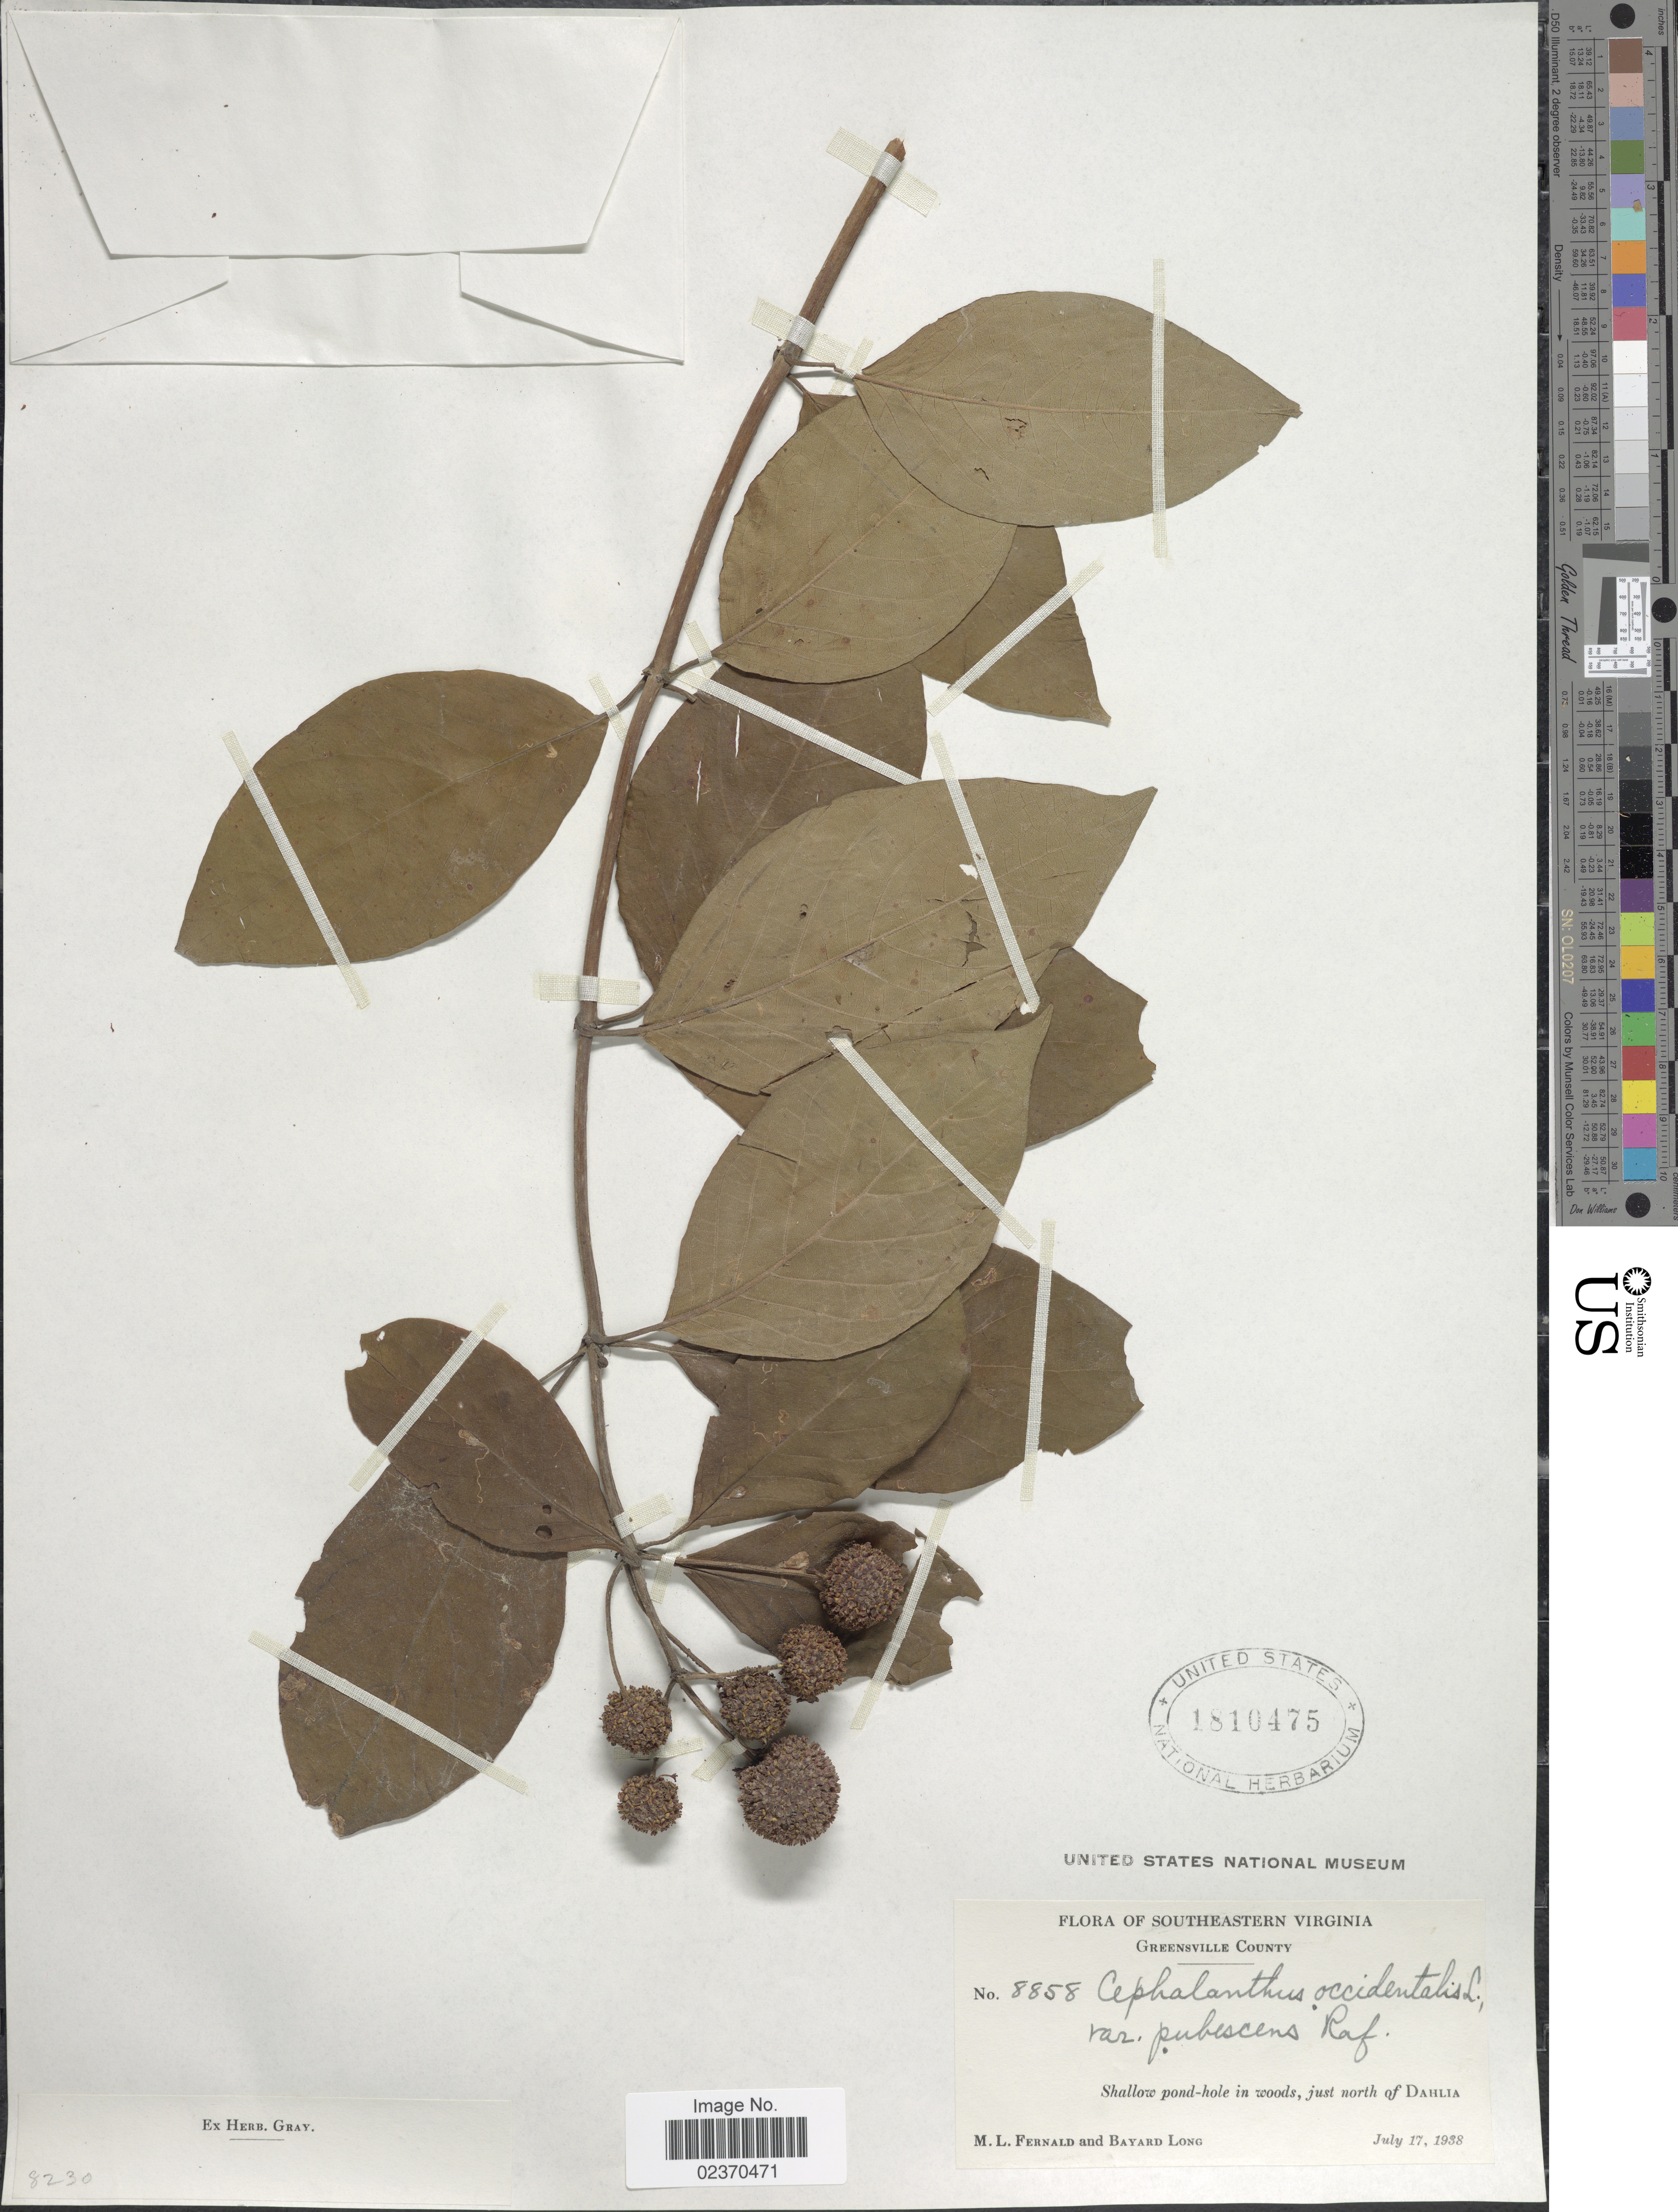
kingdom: Plantae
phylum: Tracheophyta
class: Magnoliopsida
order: Gentianales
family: Rubiaceae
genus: Cephalanthus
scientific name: Cephalanthus occidentalis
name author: L.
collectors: M. L. Fernald & B. Long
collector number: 8858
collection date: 1938-06-17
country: United States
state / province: Virginia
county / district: Greensville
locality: Southeastern Virginia, Greensville County. Shallow pond- hole in woods, just north of Dahlia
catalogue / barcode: US 1810475